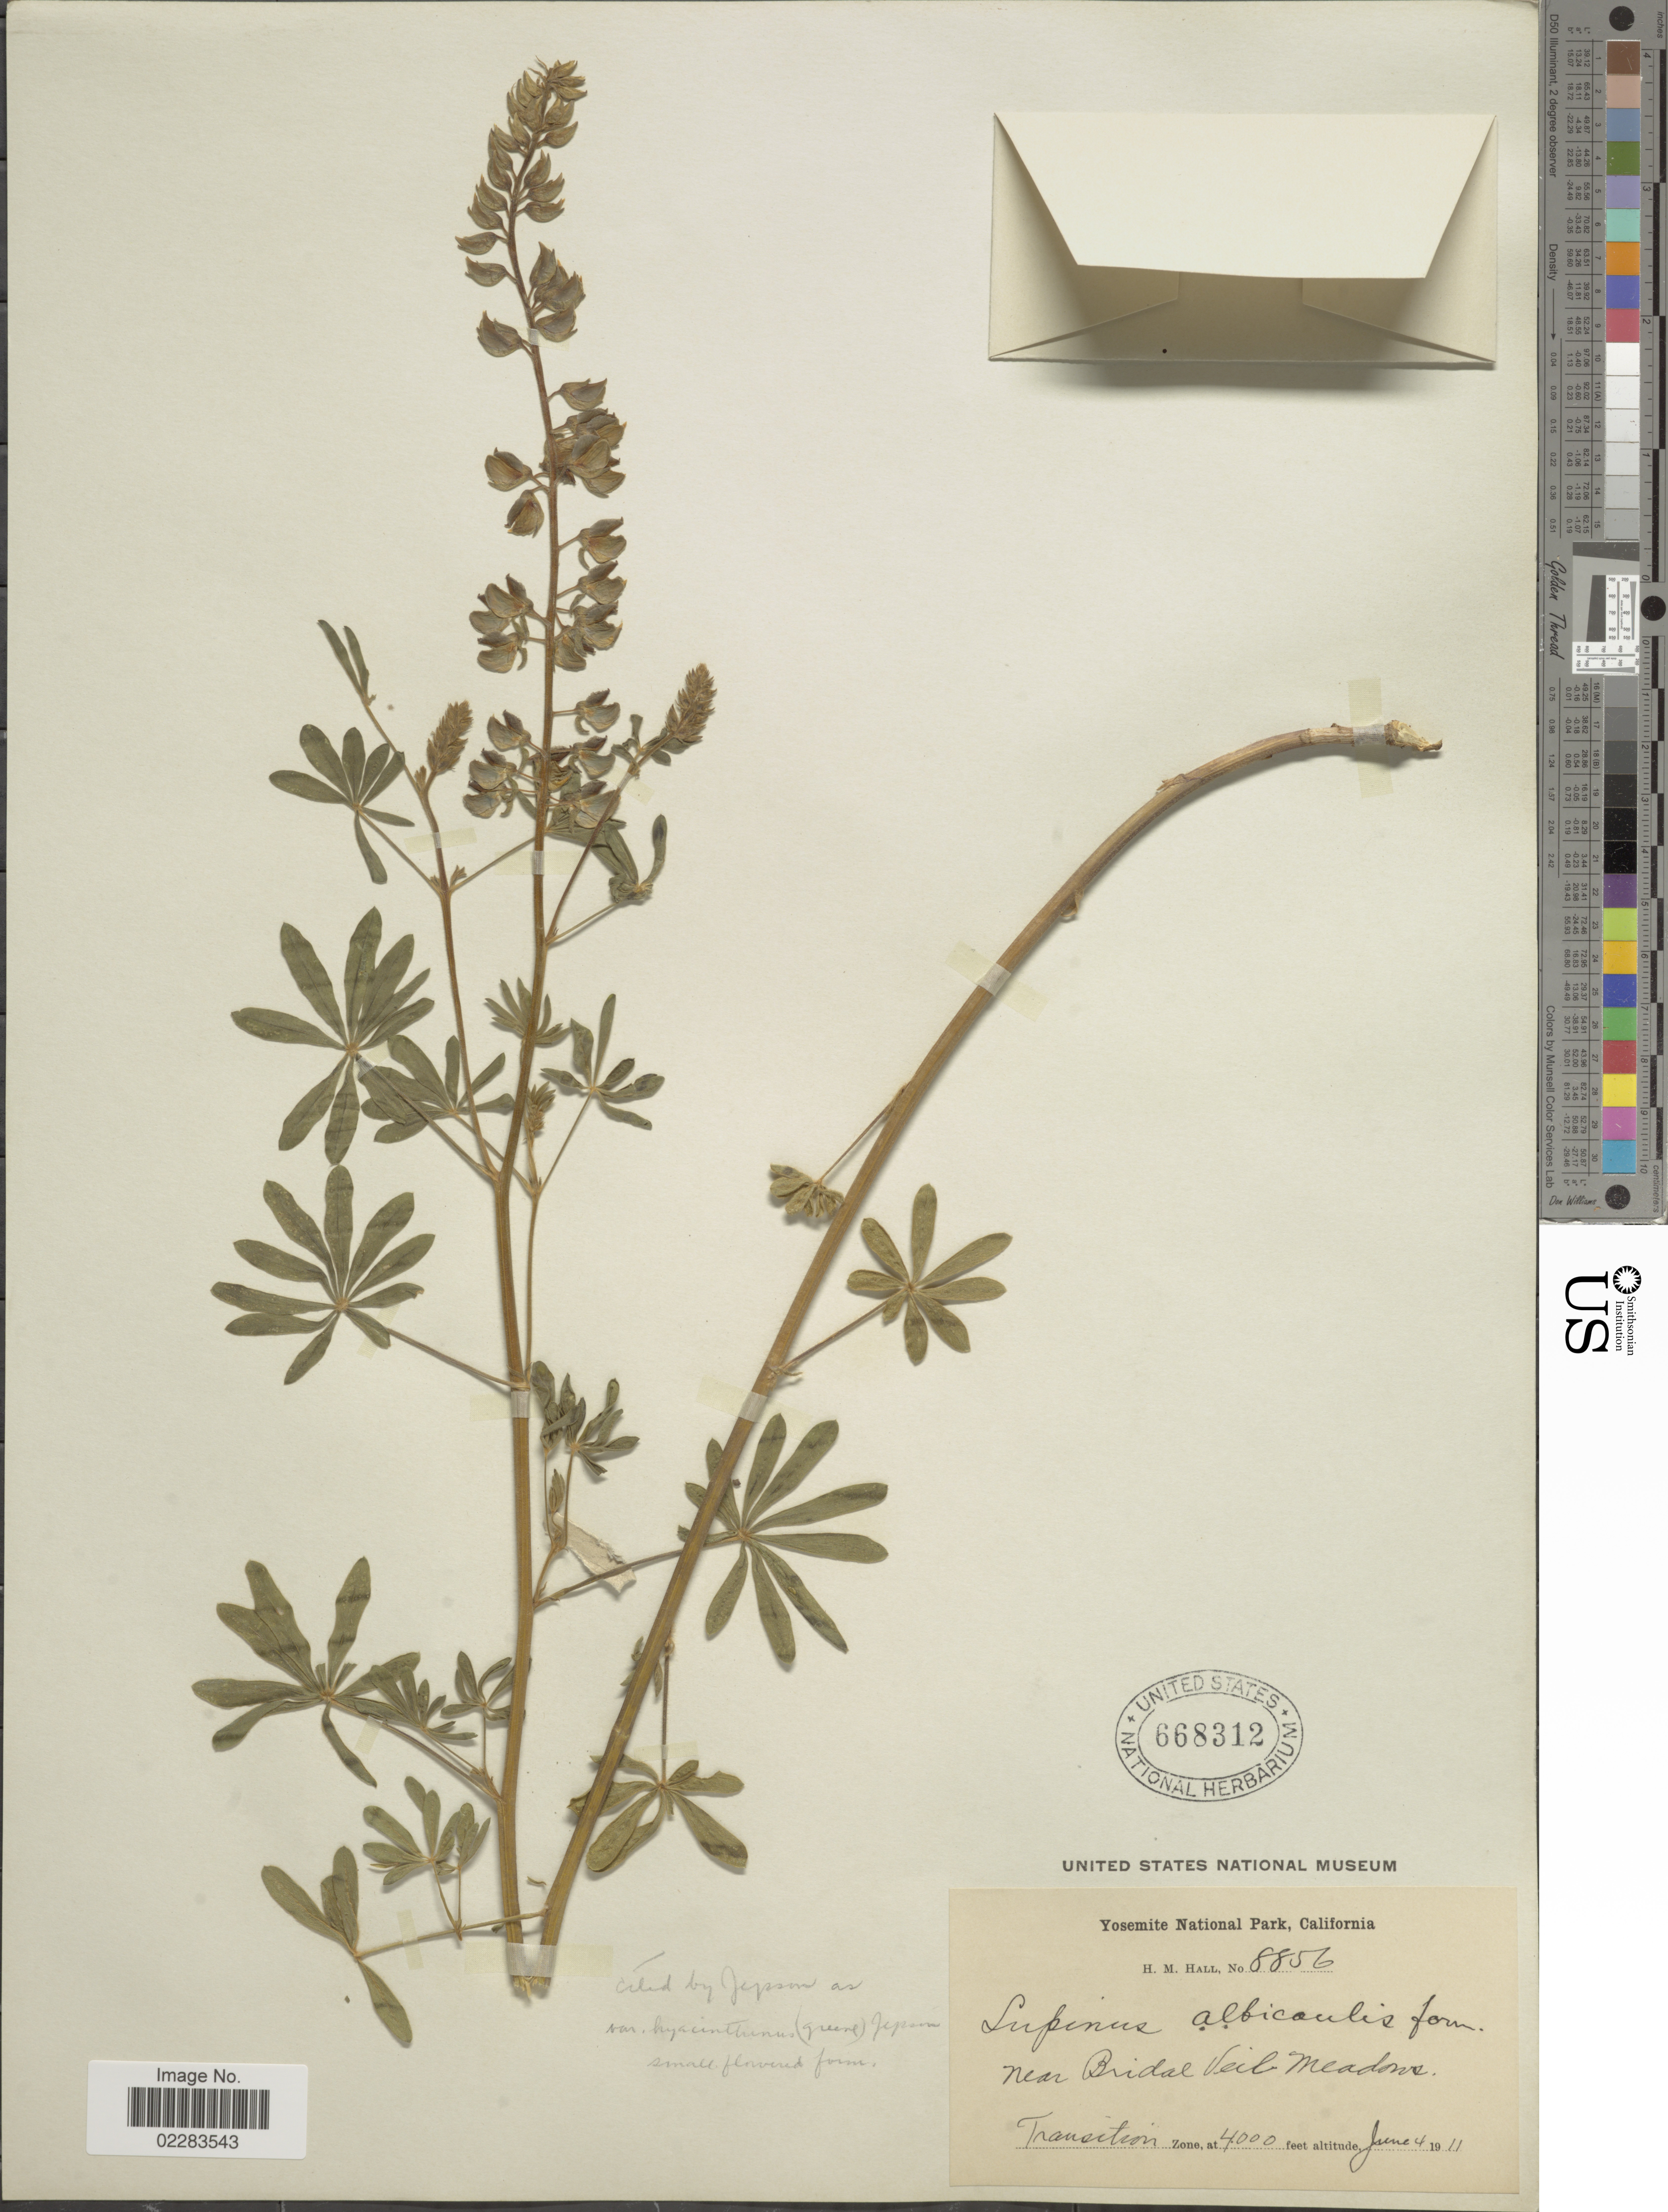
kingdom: Plantae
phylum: Tracheophyta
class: Magnoliopsida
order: Fabales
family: Fabaceae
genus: Lupinus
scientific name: Lupinus albicaulis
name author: Douglas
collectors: H. M. Hall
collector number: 8856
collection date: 1911-06-04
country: United States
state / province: California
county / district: Mariposa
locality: Yosemite National Park. Near Bridal Veil Meadows. Transition Zone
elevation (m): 1219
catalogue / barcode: US 668312